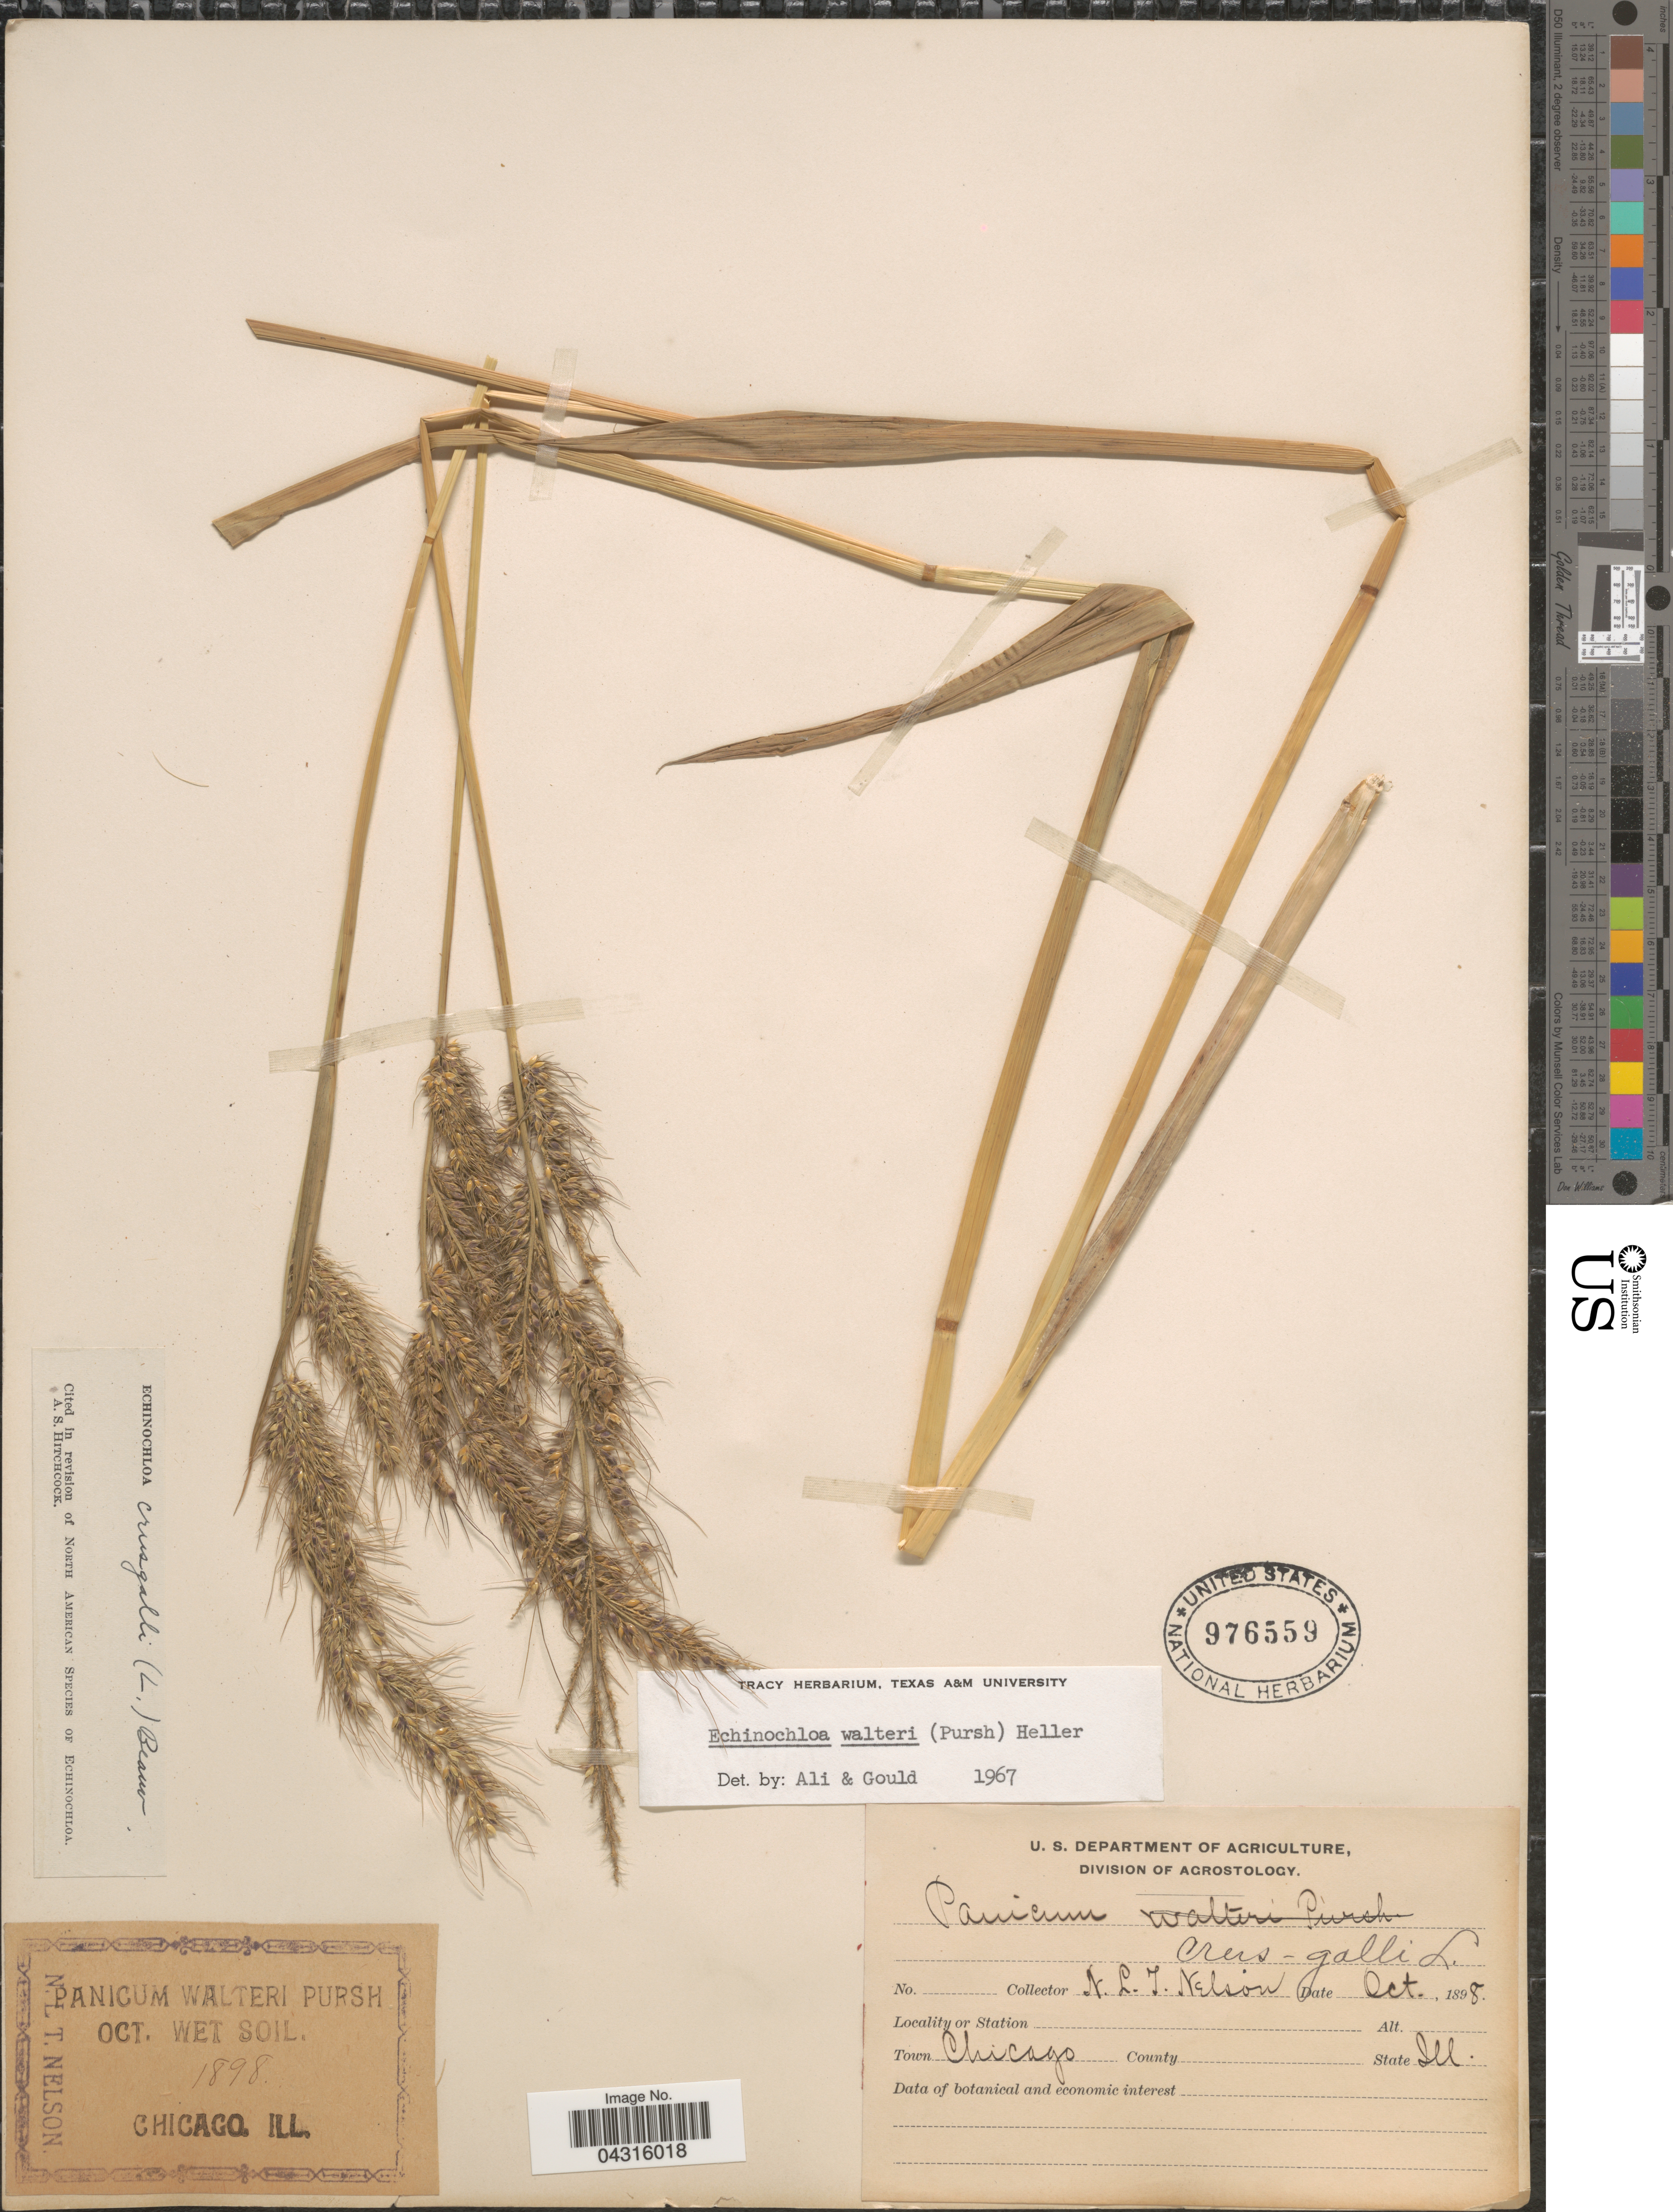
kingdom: Plantae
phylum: Tracheophyta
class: Liliopsida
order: Poales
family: Poaceae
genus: Echinochloa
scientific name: Echinochloa walteri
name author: (Pursh) A. Heller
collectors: N. L. T. Nelson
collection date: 1898-10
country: United States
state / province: Illinois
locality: Town Chicago.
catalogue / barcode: US 976559